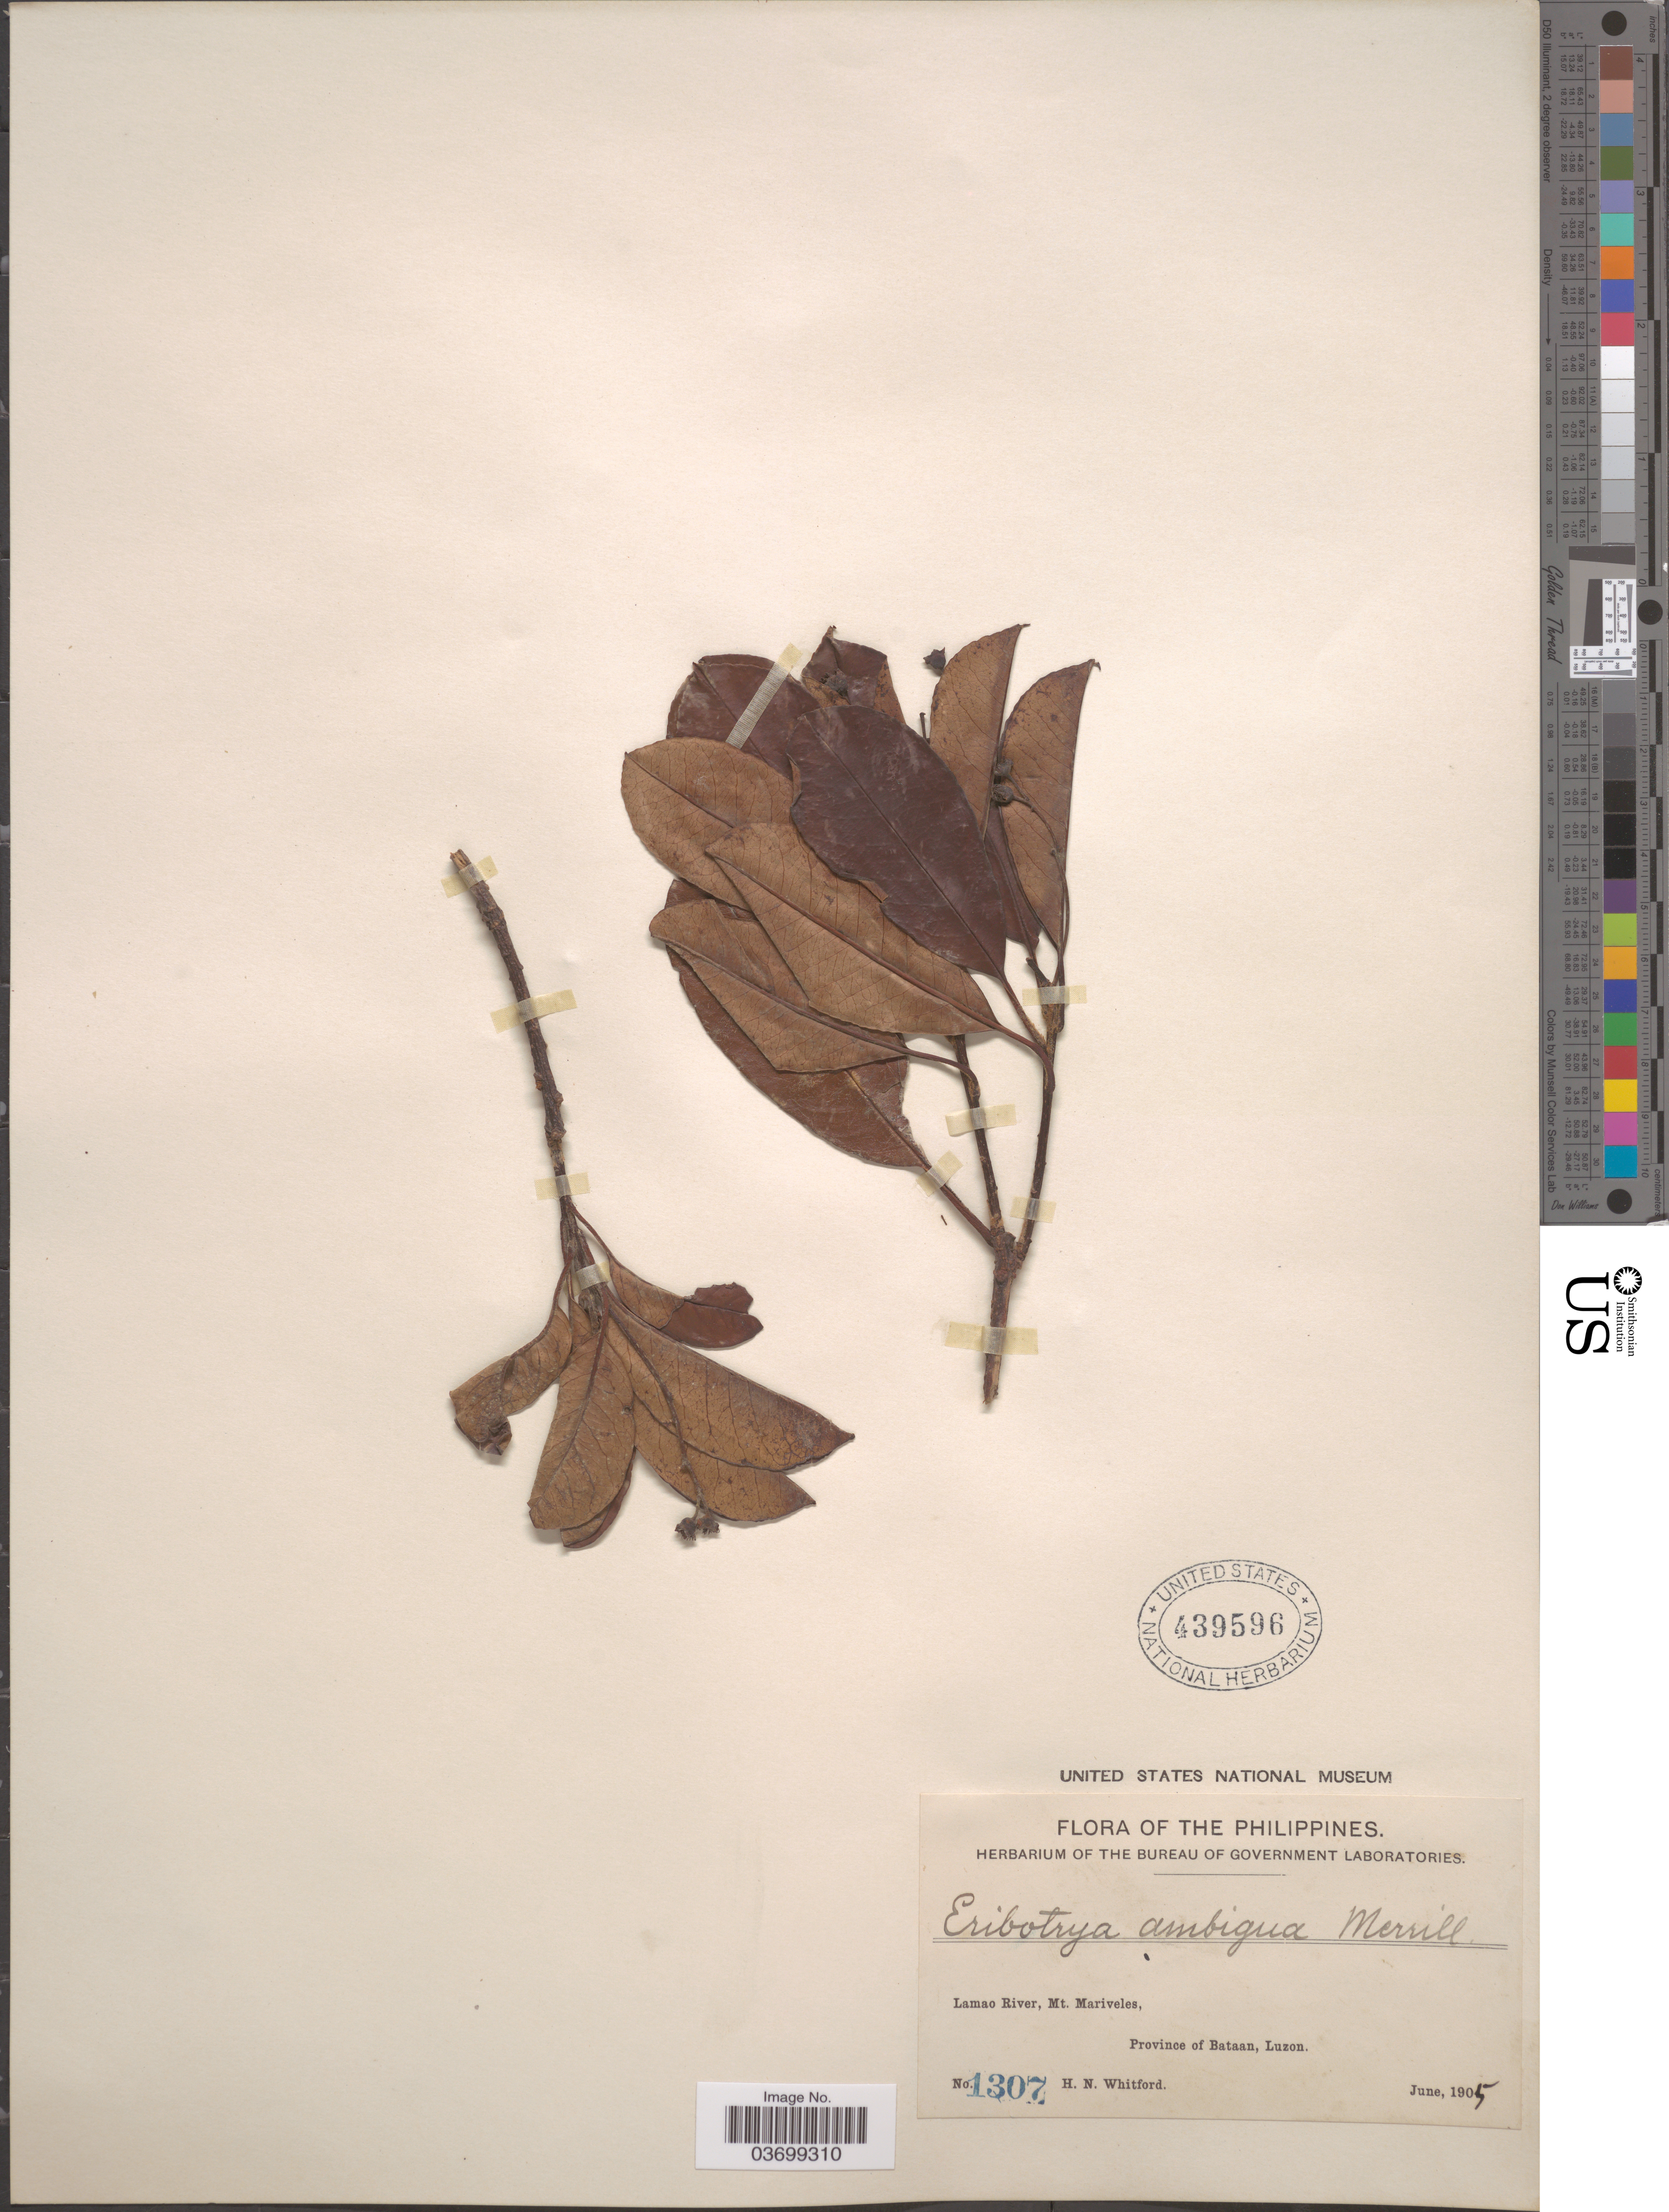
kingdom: Plantae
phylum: Tracheophyta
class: Magnoliopsida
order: Rosales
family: Rosaceae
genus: Stranvaesia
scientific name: Stranvaesia nussia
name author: (Buch.-Ham. ex D. Don) Decne.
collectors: H. N. Whitford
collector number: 1307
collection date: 1905-06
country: Philippines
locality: Lamao River, Mt. Mariveles, Province of Bataan, Luzon.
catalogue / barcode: US 439596